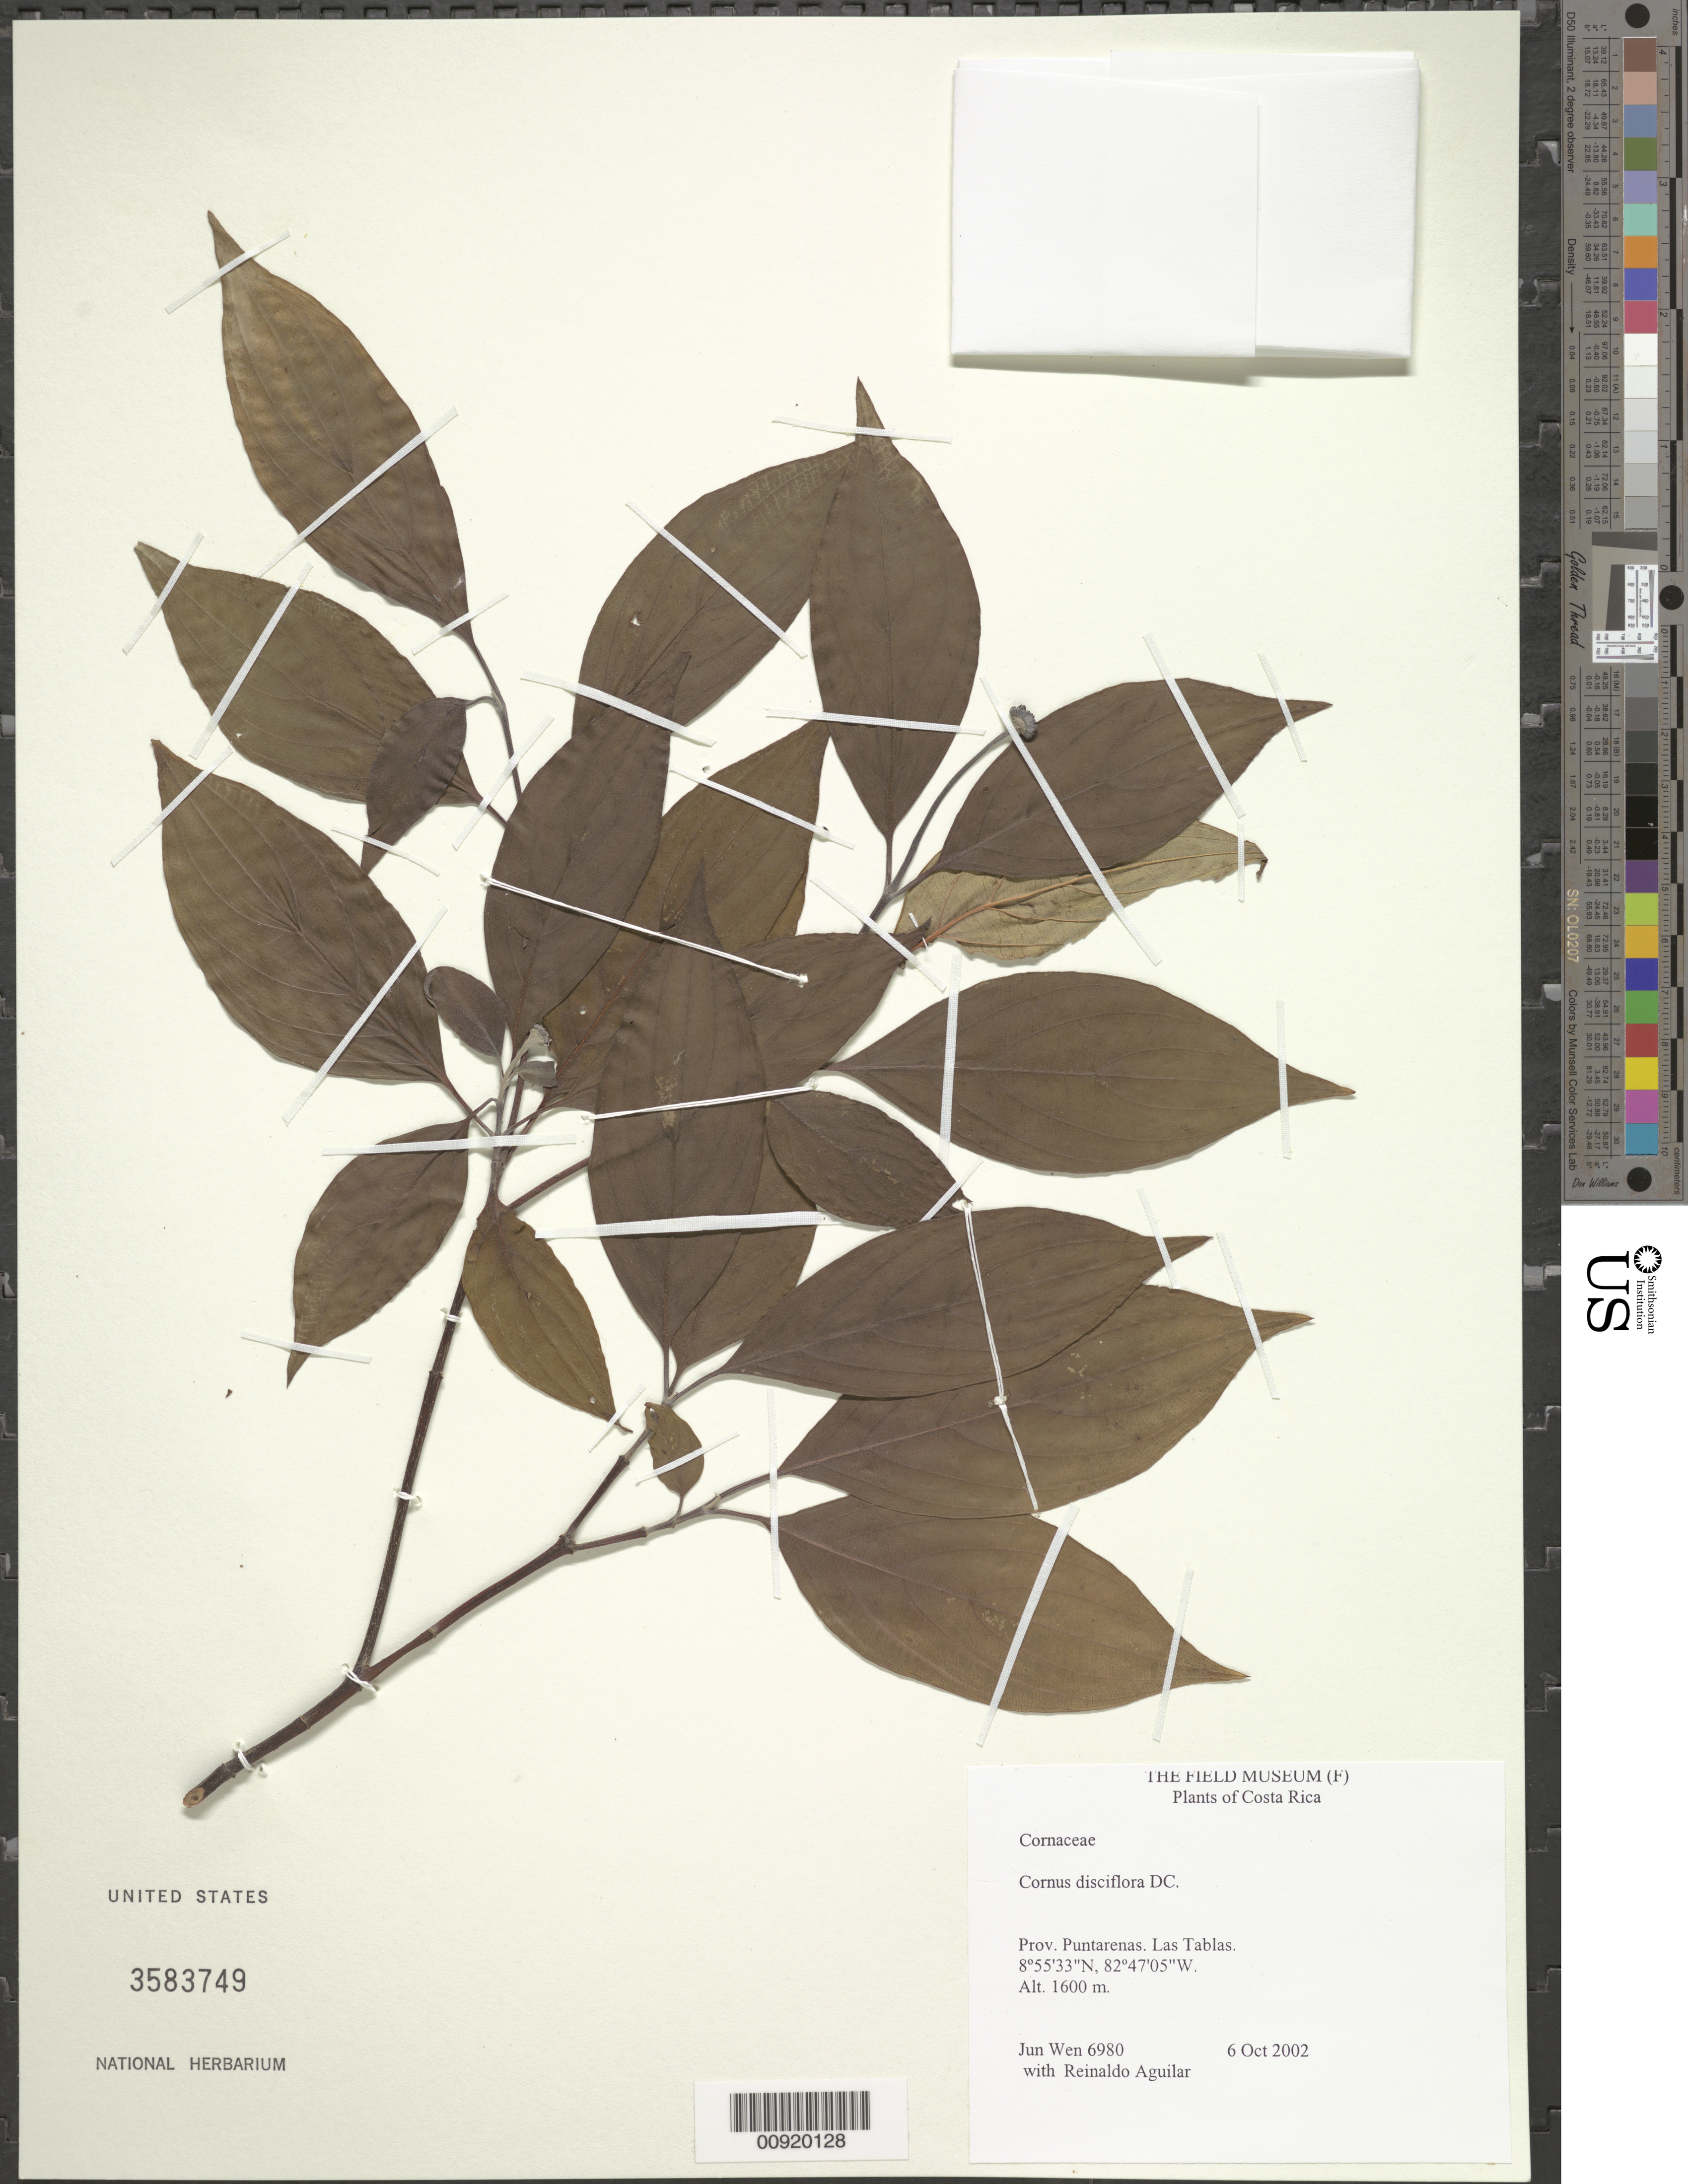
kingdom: Plantae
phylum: Tracheophyta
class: Magnoliopsida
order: Cornales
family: Cornaceae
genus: Cornus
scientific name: Cornus disciflora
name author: Moc. & Sessé ex DC.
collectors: J. Wen & R. Aguilar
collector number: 6980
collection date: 2002-10-06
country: Costa Rica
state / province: Puntarenas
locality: Las Tablas.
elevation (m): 1600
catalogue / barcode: US 3583749